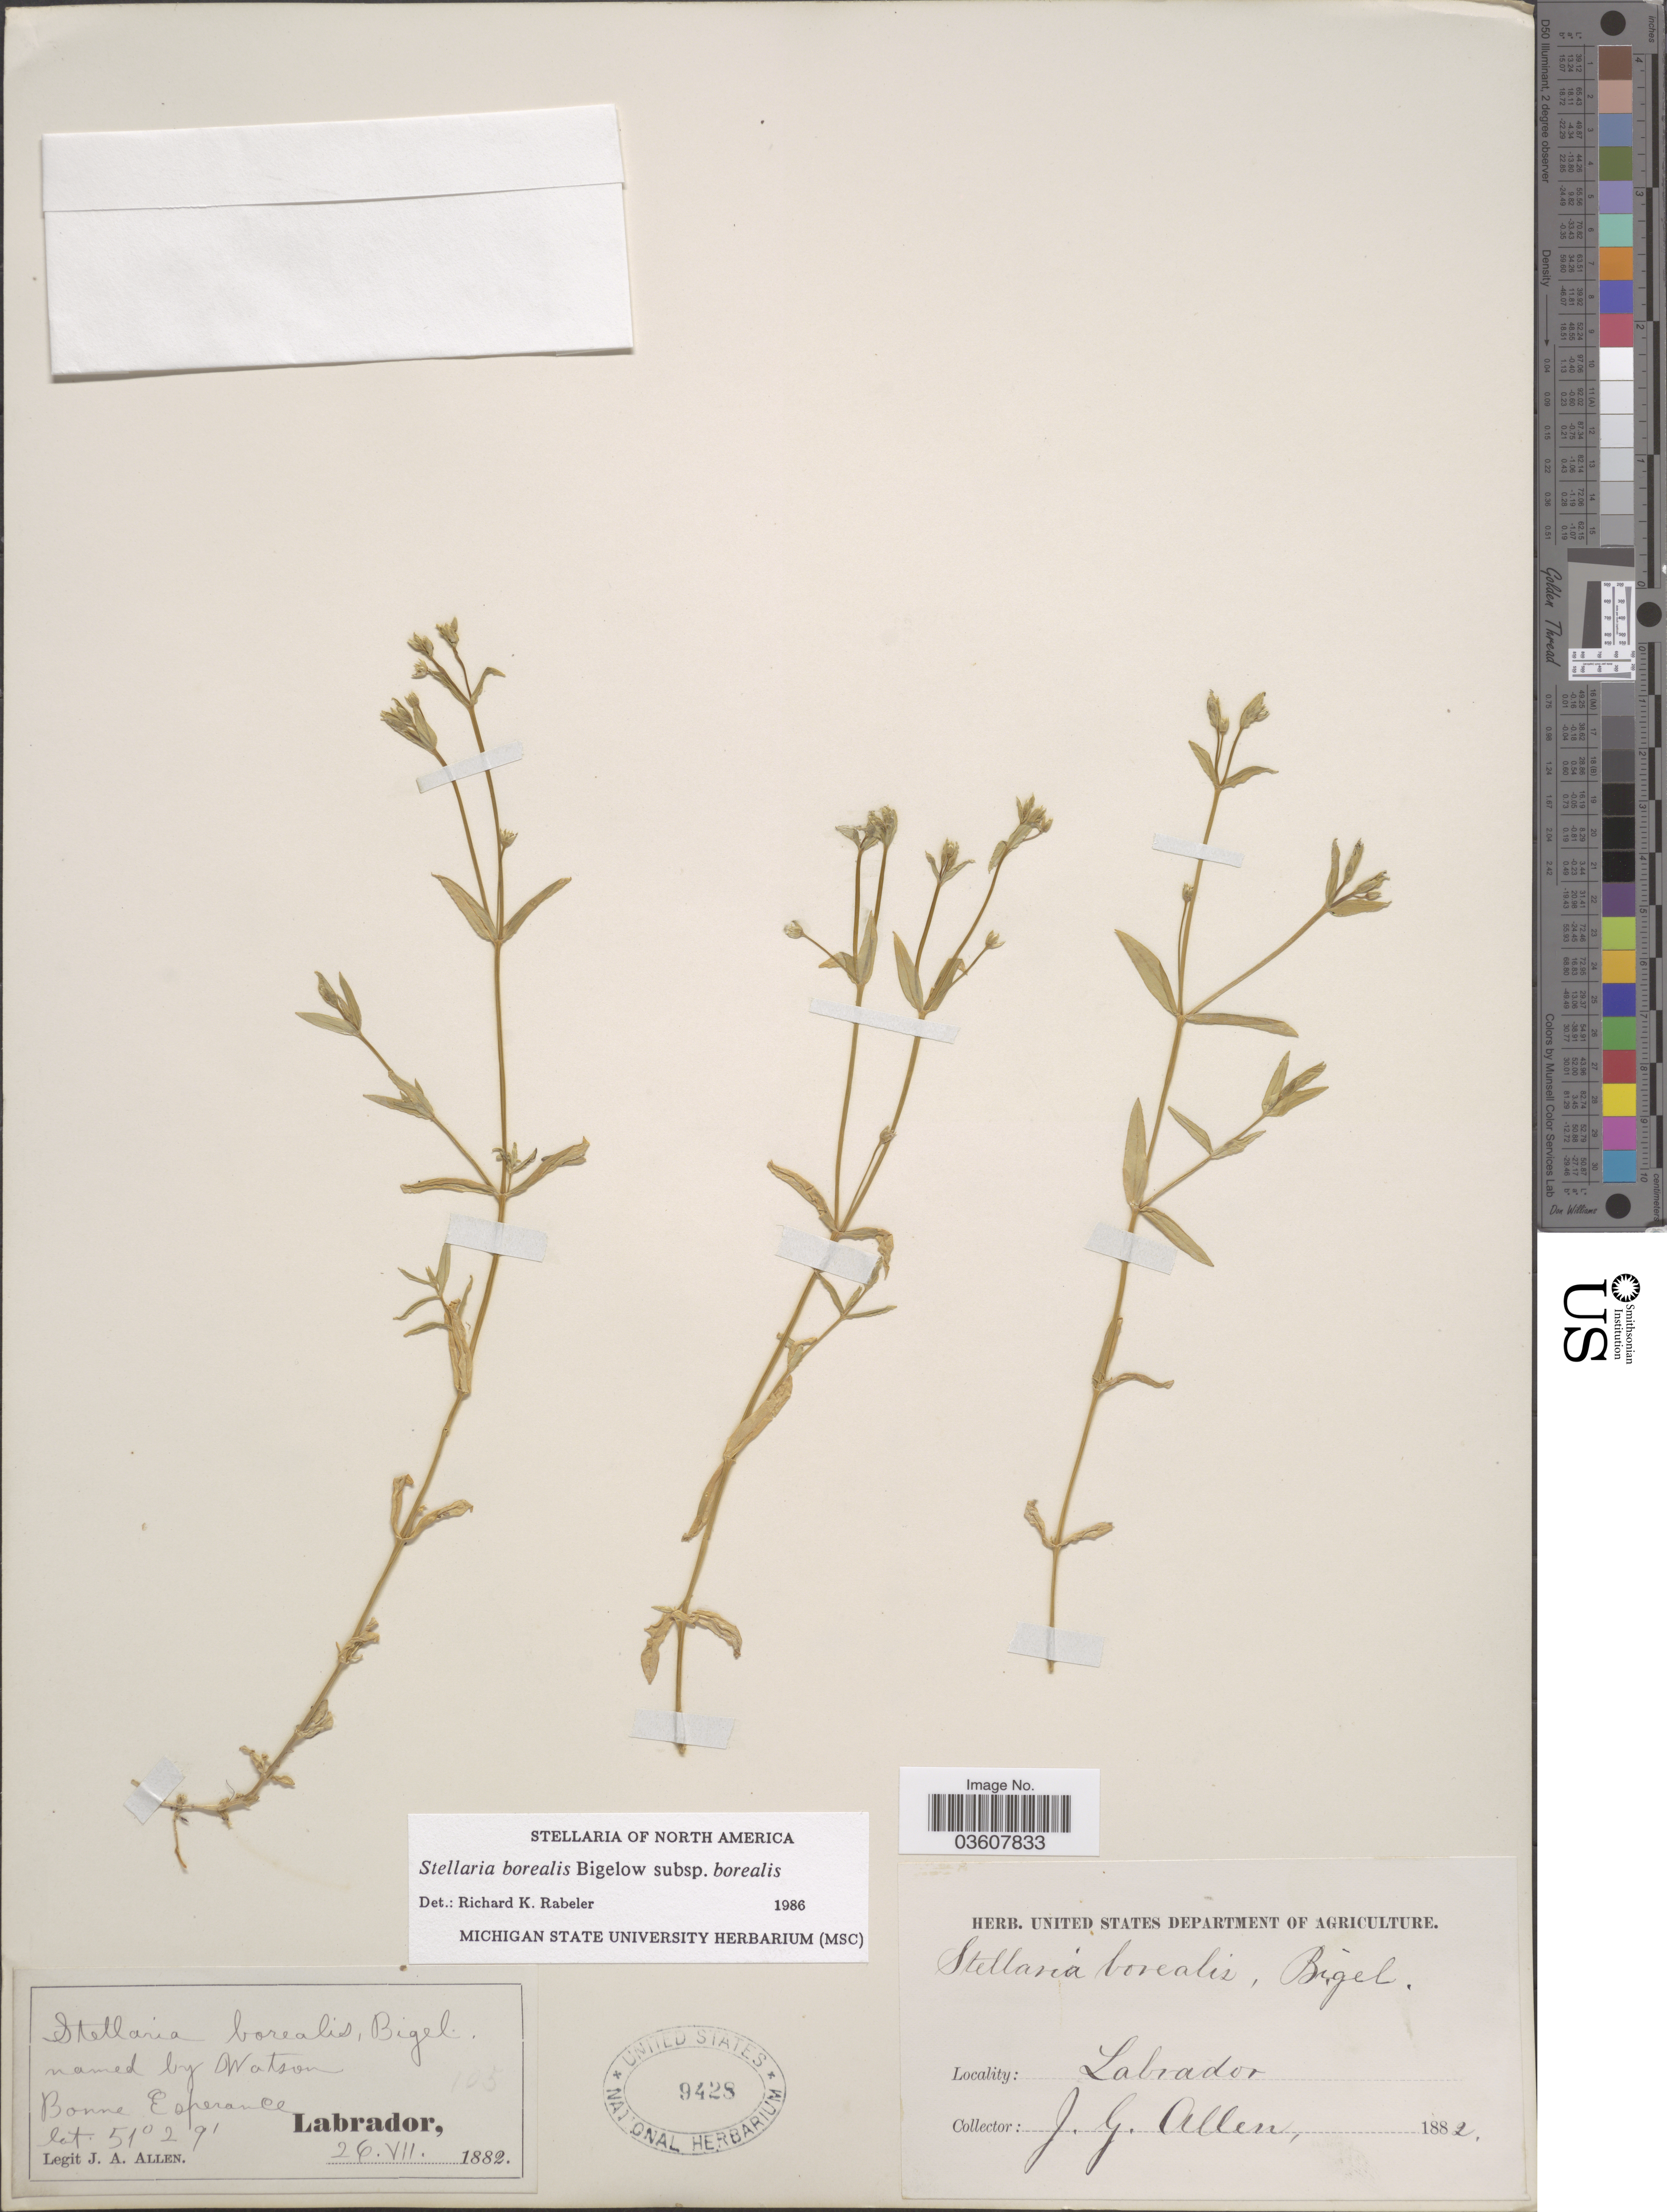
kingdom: Plantae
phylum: Tracheophyta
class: Magnoliopsida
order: Caryophyllales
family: Caryophyllaceae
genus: Stellaria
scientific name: Stellaria borealis subsp. borealis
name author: Bigelow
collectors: J. Allen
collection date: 1882-07-26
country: Canada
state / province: Newfoundland and Labrador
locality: Bonne Esperance, Labrador.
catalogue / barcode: US 9428